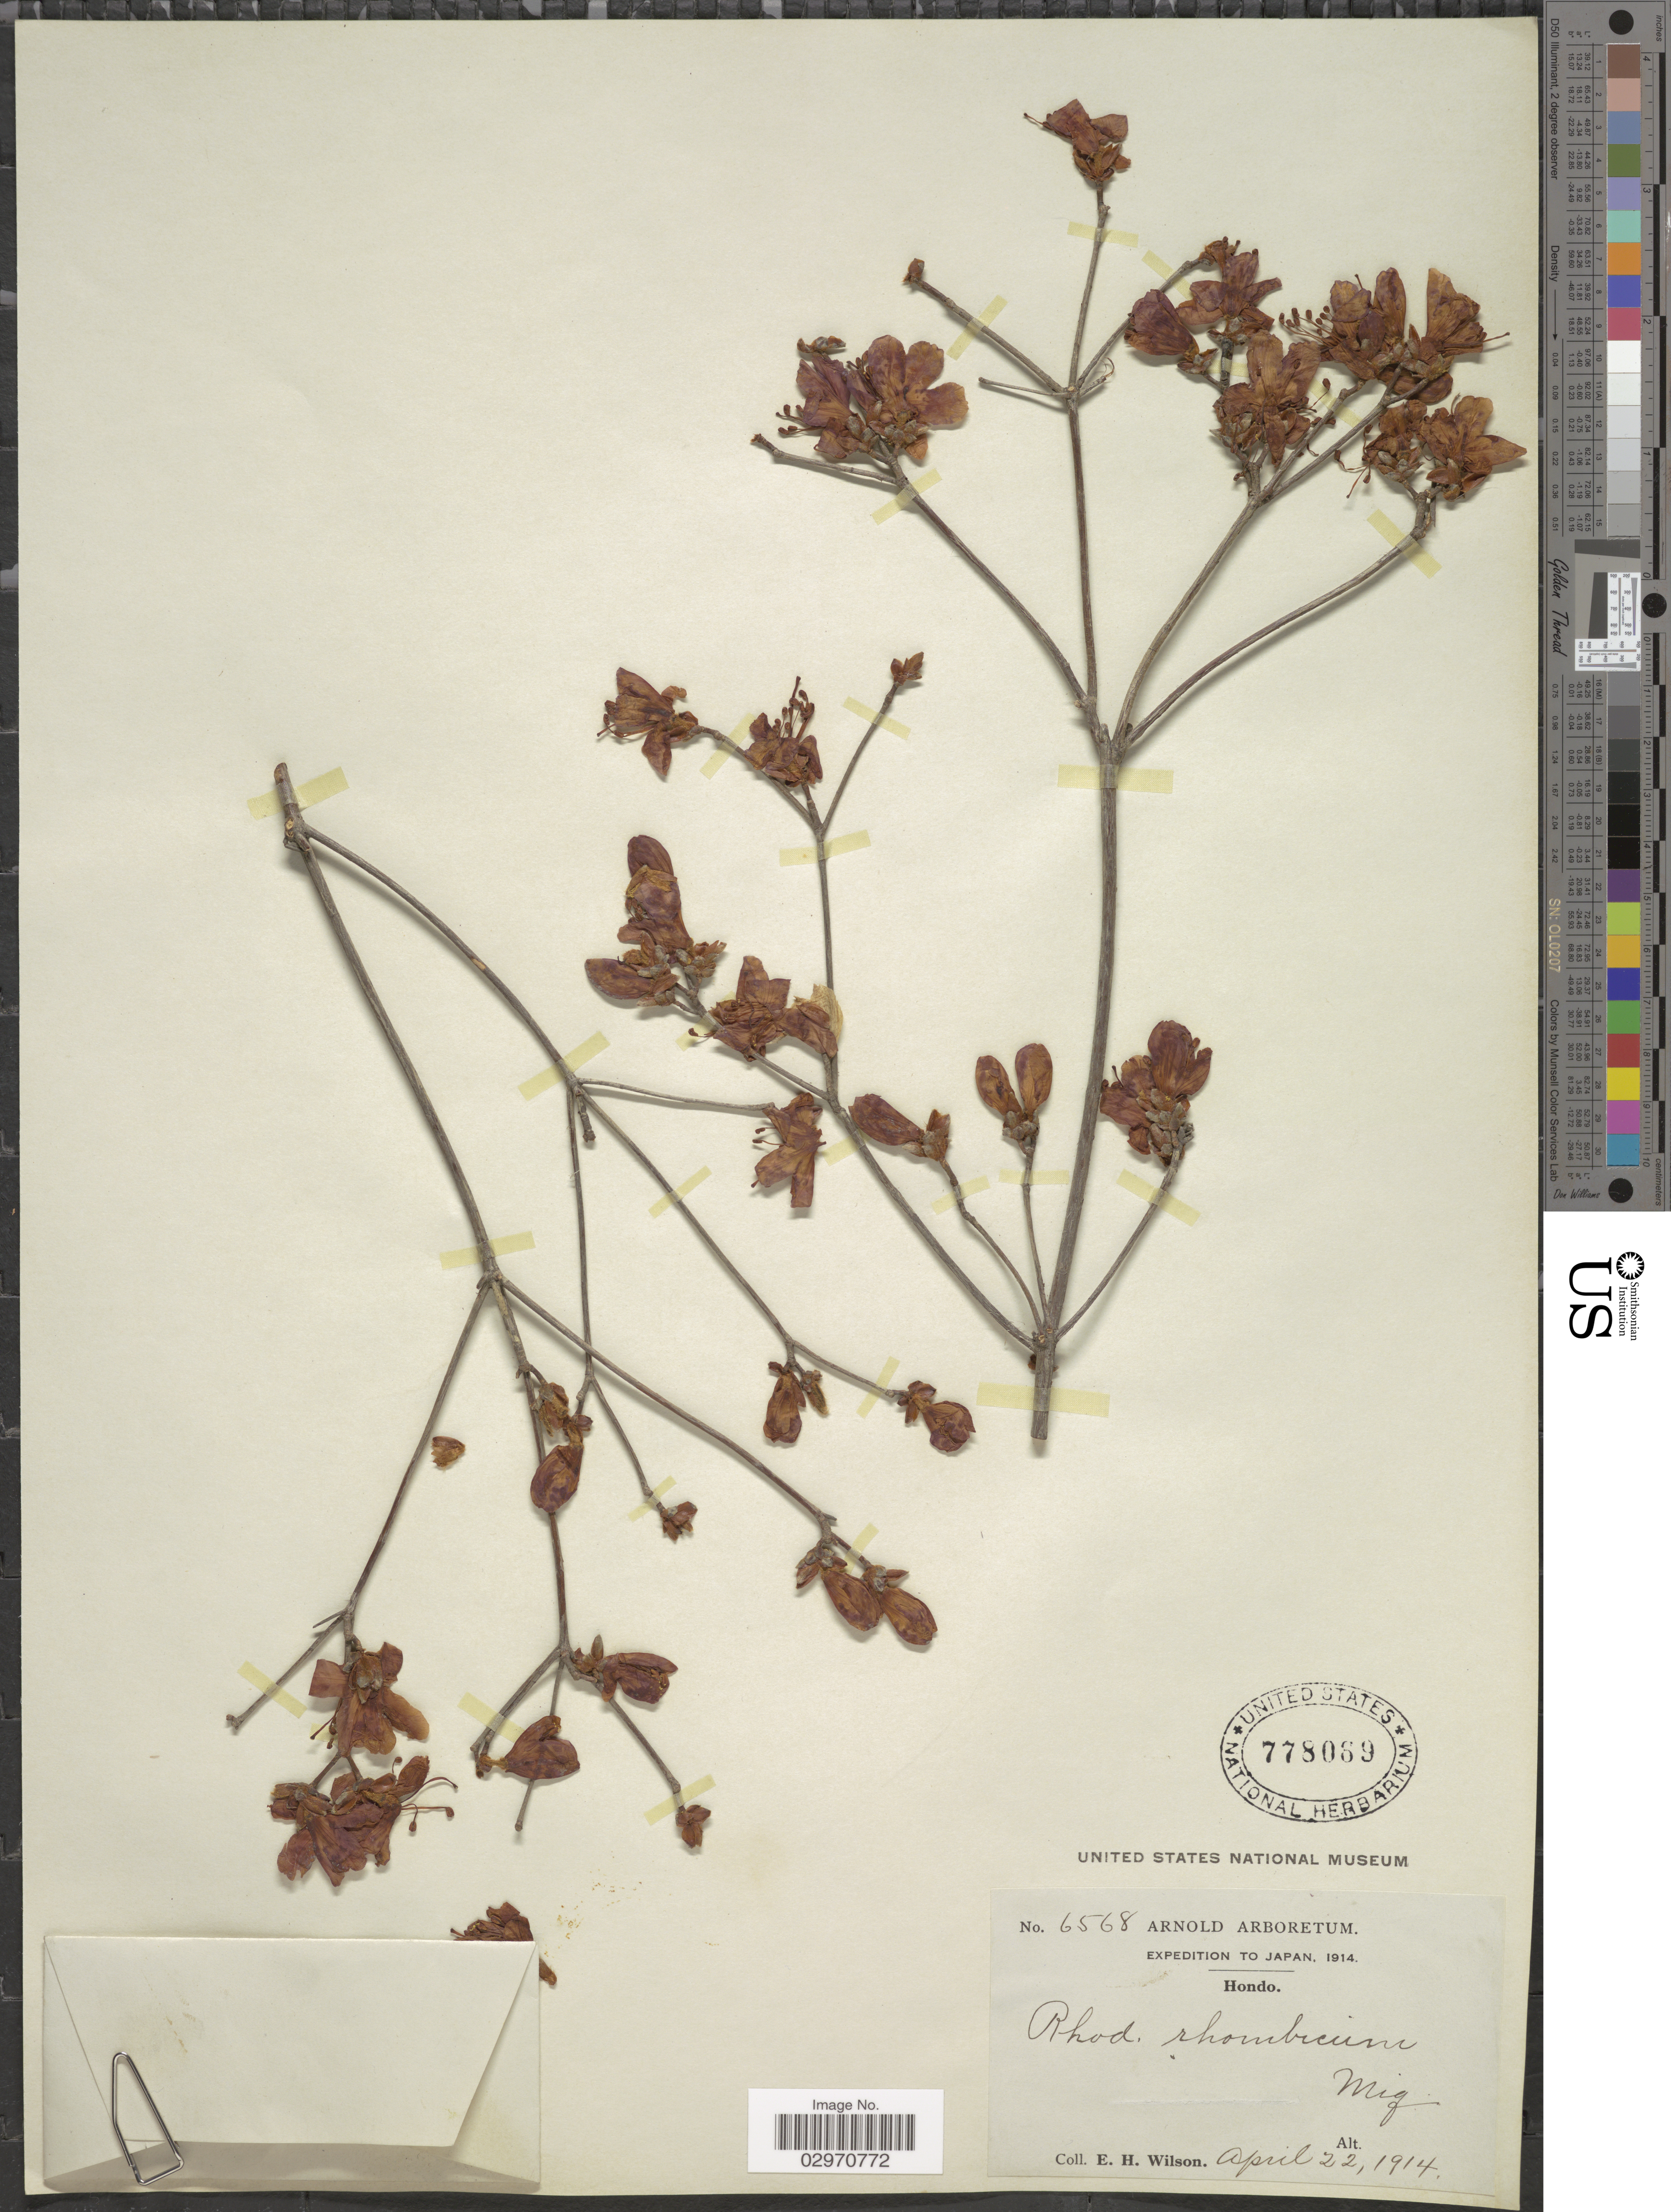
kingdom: Plantae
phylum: Tracheophyta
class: Magnoliopsida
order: Ericales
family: Ericaceae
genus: Rhododendron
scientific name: Rhododendron farrerae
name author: Sweet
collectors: E. Wilson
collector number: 6568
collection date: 1914-04-22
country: Japan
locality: Hondo.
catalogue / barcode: US 778069